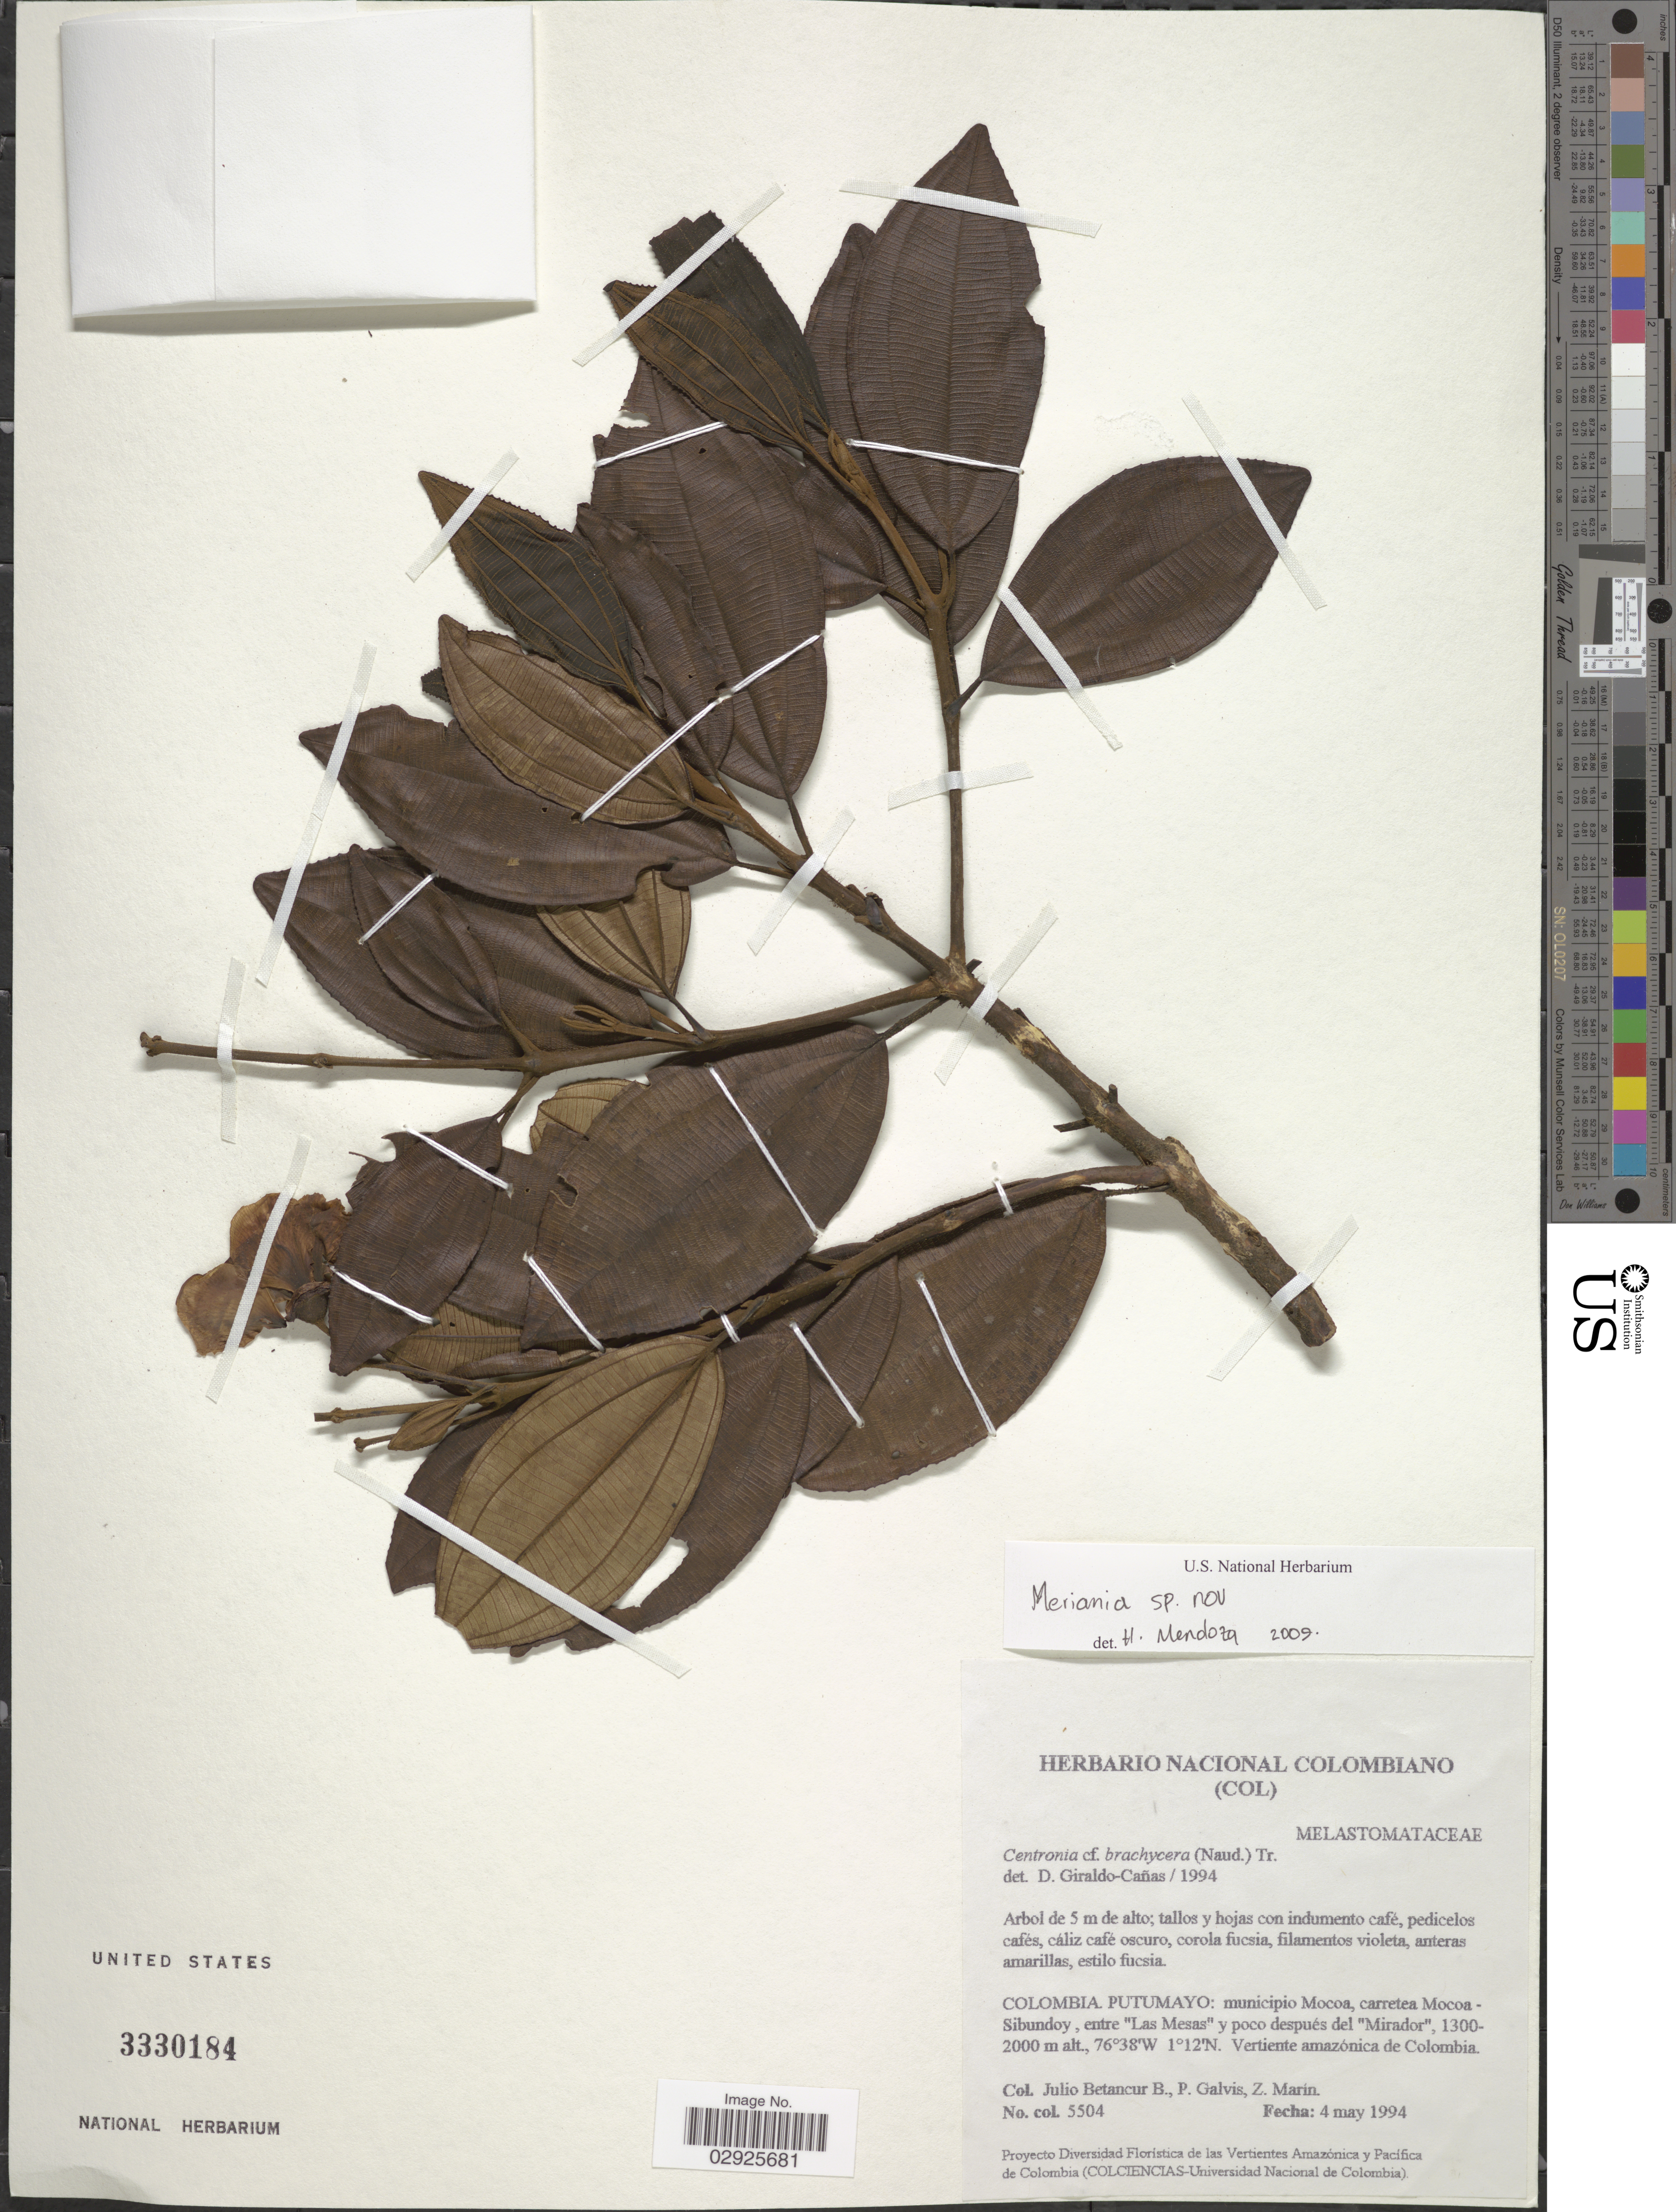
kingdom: Plantae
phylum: Tracheophyta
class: Magnoliopsida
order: Myrtales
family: Melastomataceae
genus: Meriania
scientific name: Meriania aguaditensis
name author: H. Mend. & Fern. Alonso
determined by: Posada- Herrera, F. M.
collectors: J. Betancur, P. Galvis & Z. Marin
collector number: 5504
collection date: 1994-05-04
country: Colombia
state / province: Putumayo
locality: Municipio Mocoa, carretera Mocoa-Sibundoy, entre "Las Mesas" y poco después del "Mirador". Vertiente amazónica de Colombia.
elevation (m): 1300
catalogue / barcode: US 3330184